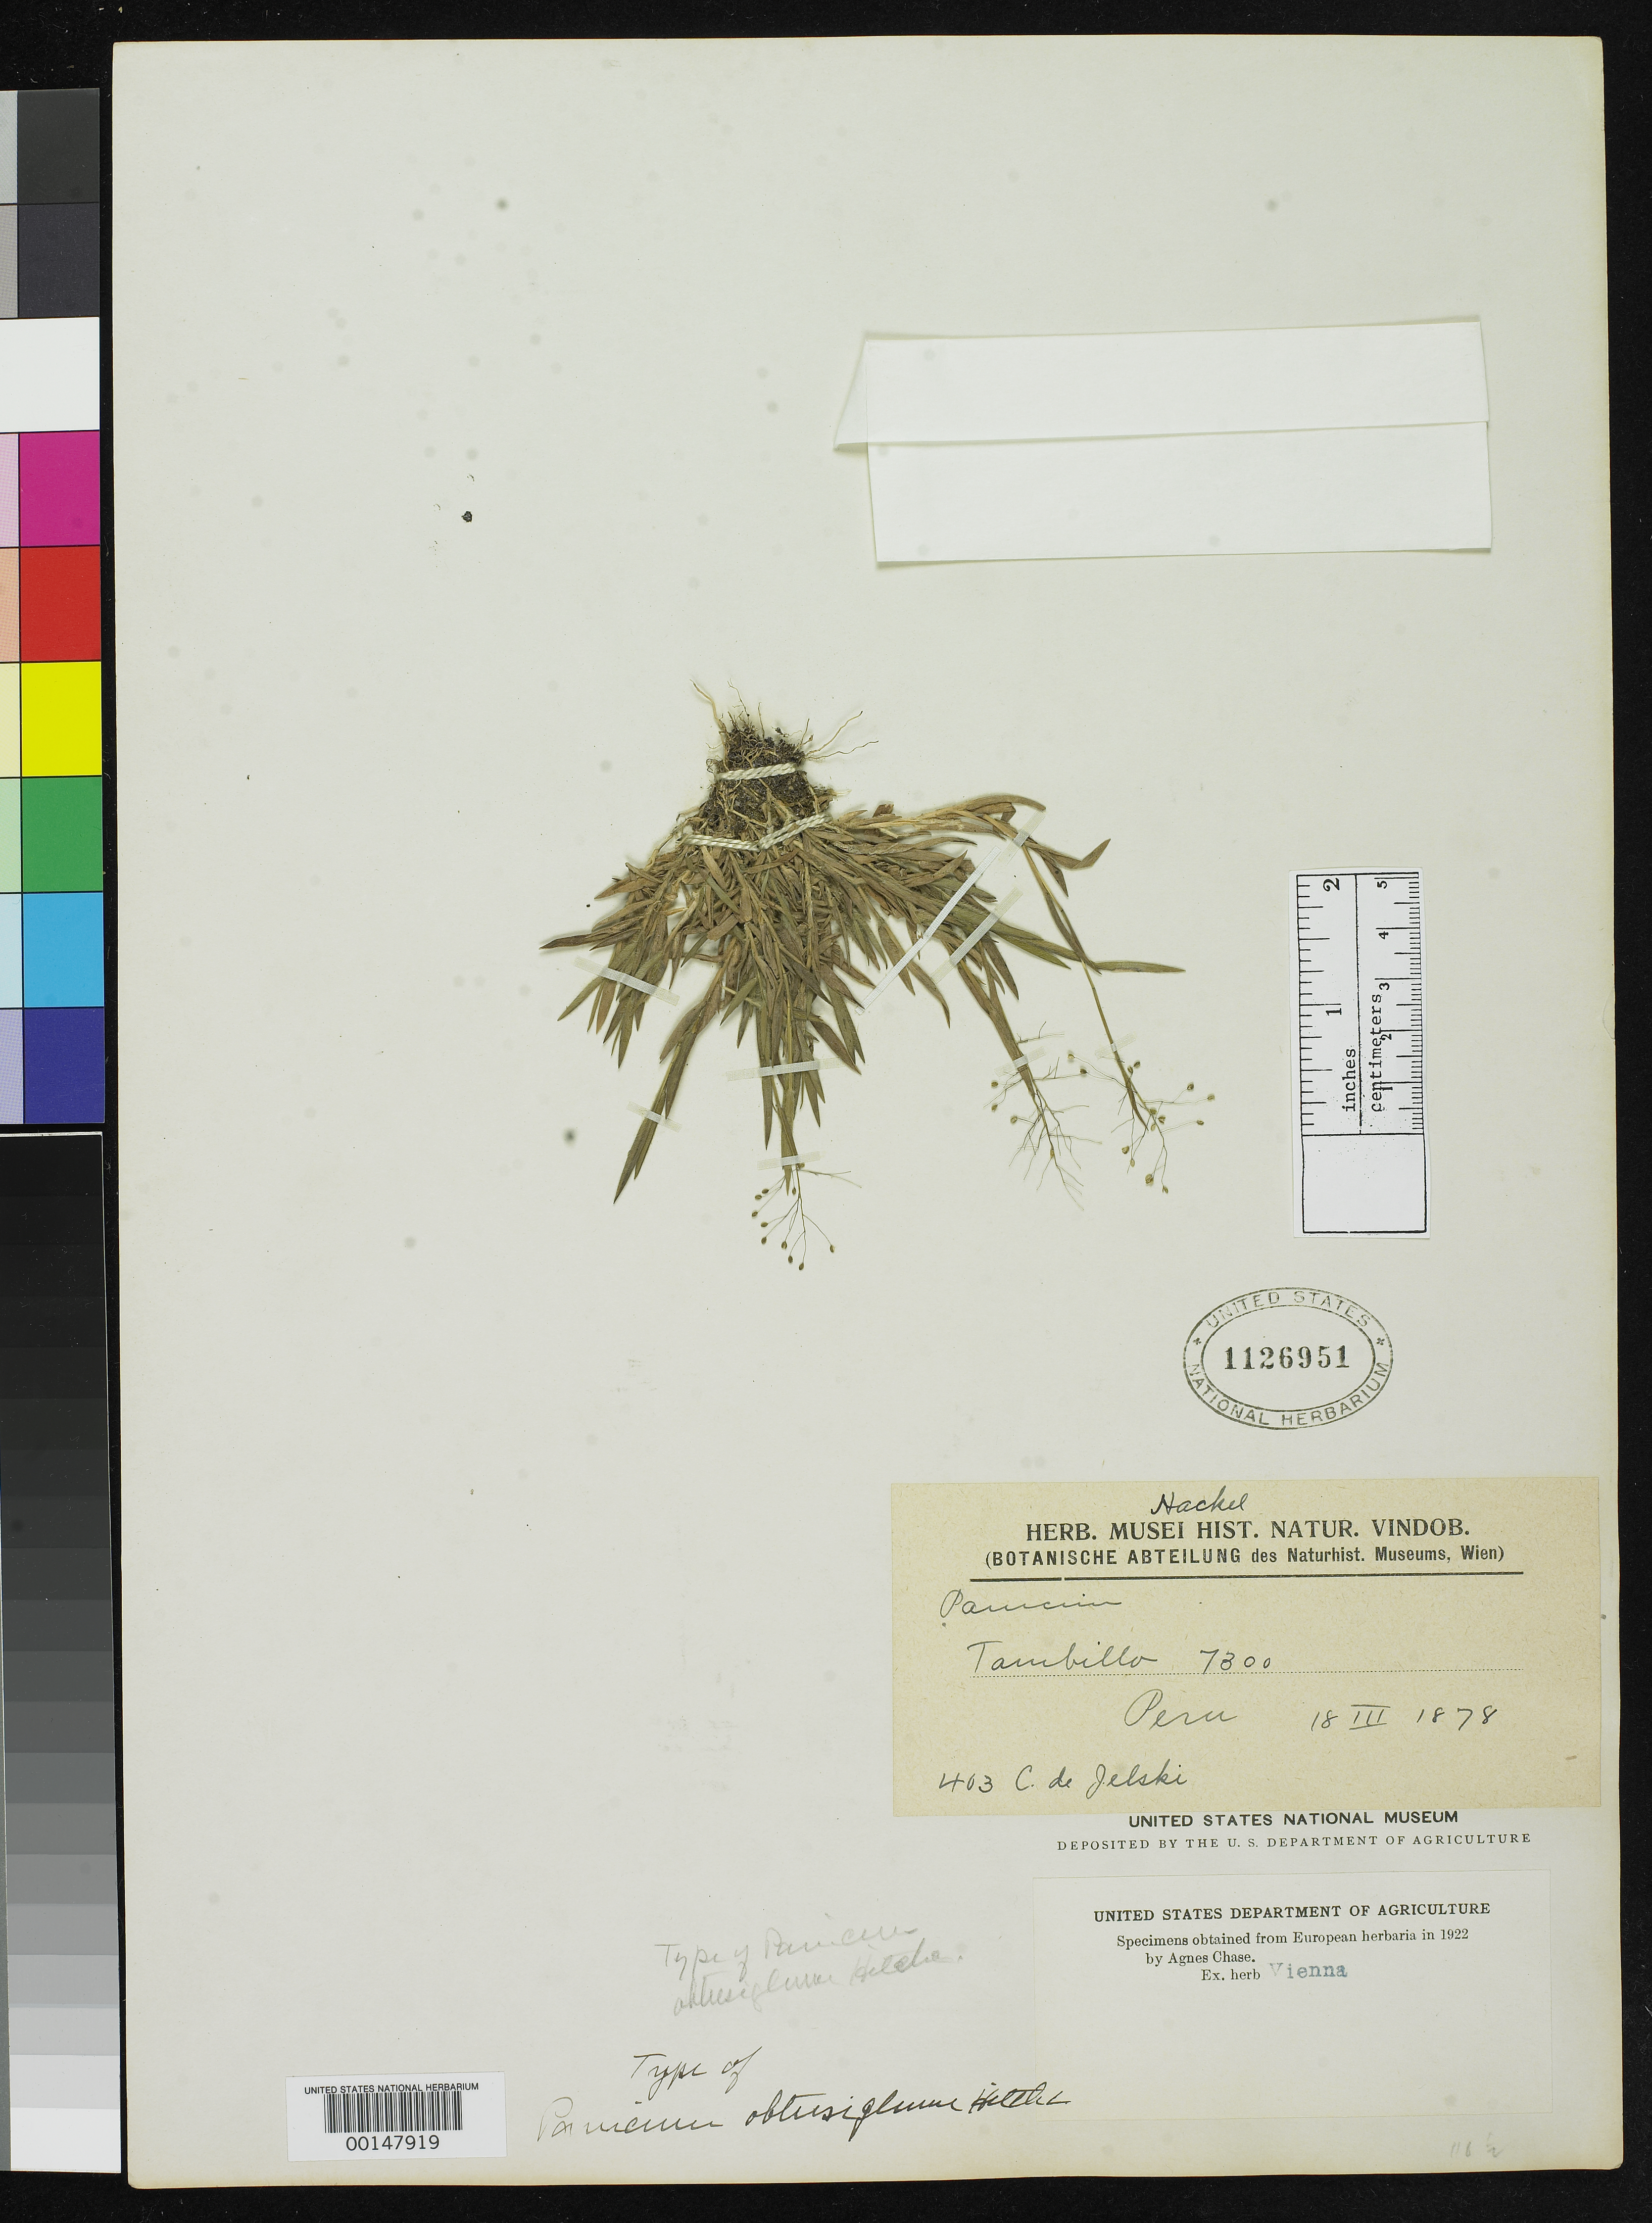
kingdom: Plantae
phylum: Tracheophyta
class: Liliopsida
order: Poales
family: Poaceae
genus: Panicum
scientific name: Panicum obtusiglume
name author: Hitchc.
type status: Holotype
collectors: C. von Jelski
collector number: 403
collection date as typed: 18 Mar 1878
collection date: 1878-03-18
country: Peru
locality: Tambillo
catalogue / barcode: US 1126951